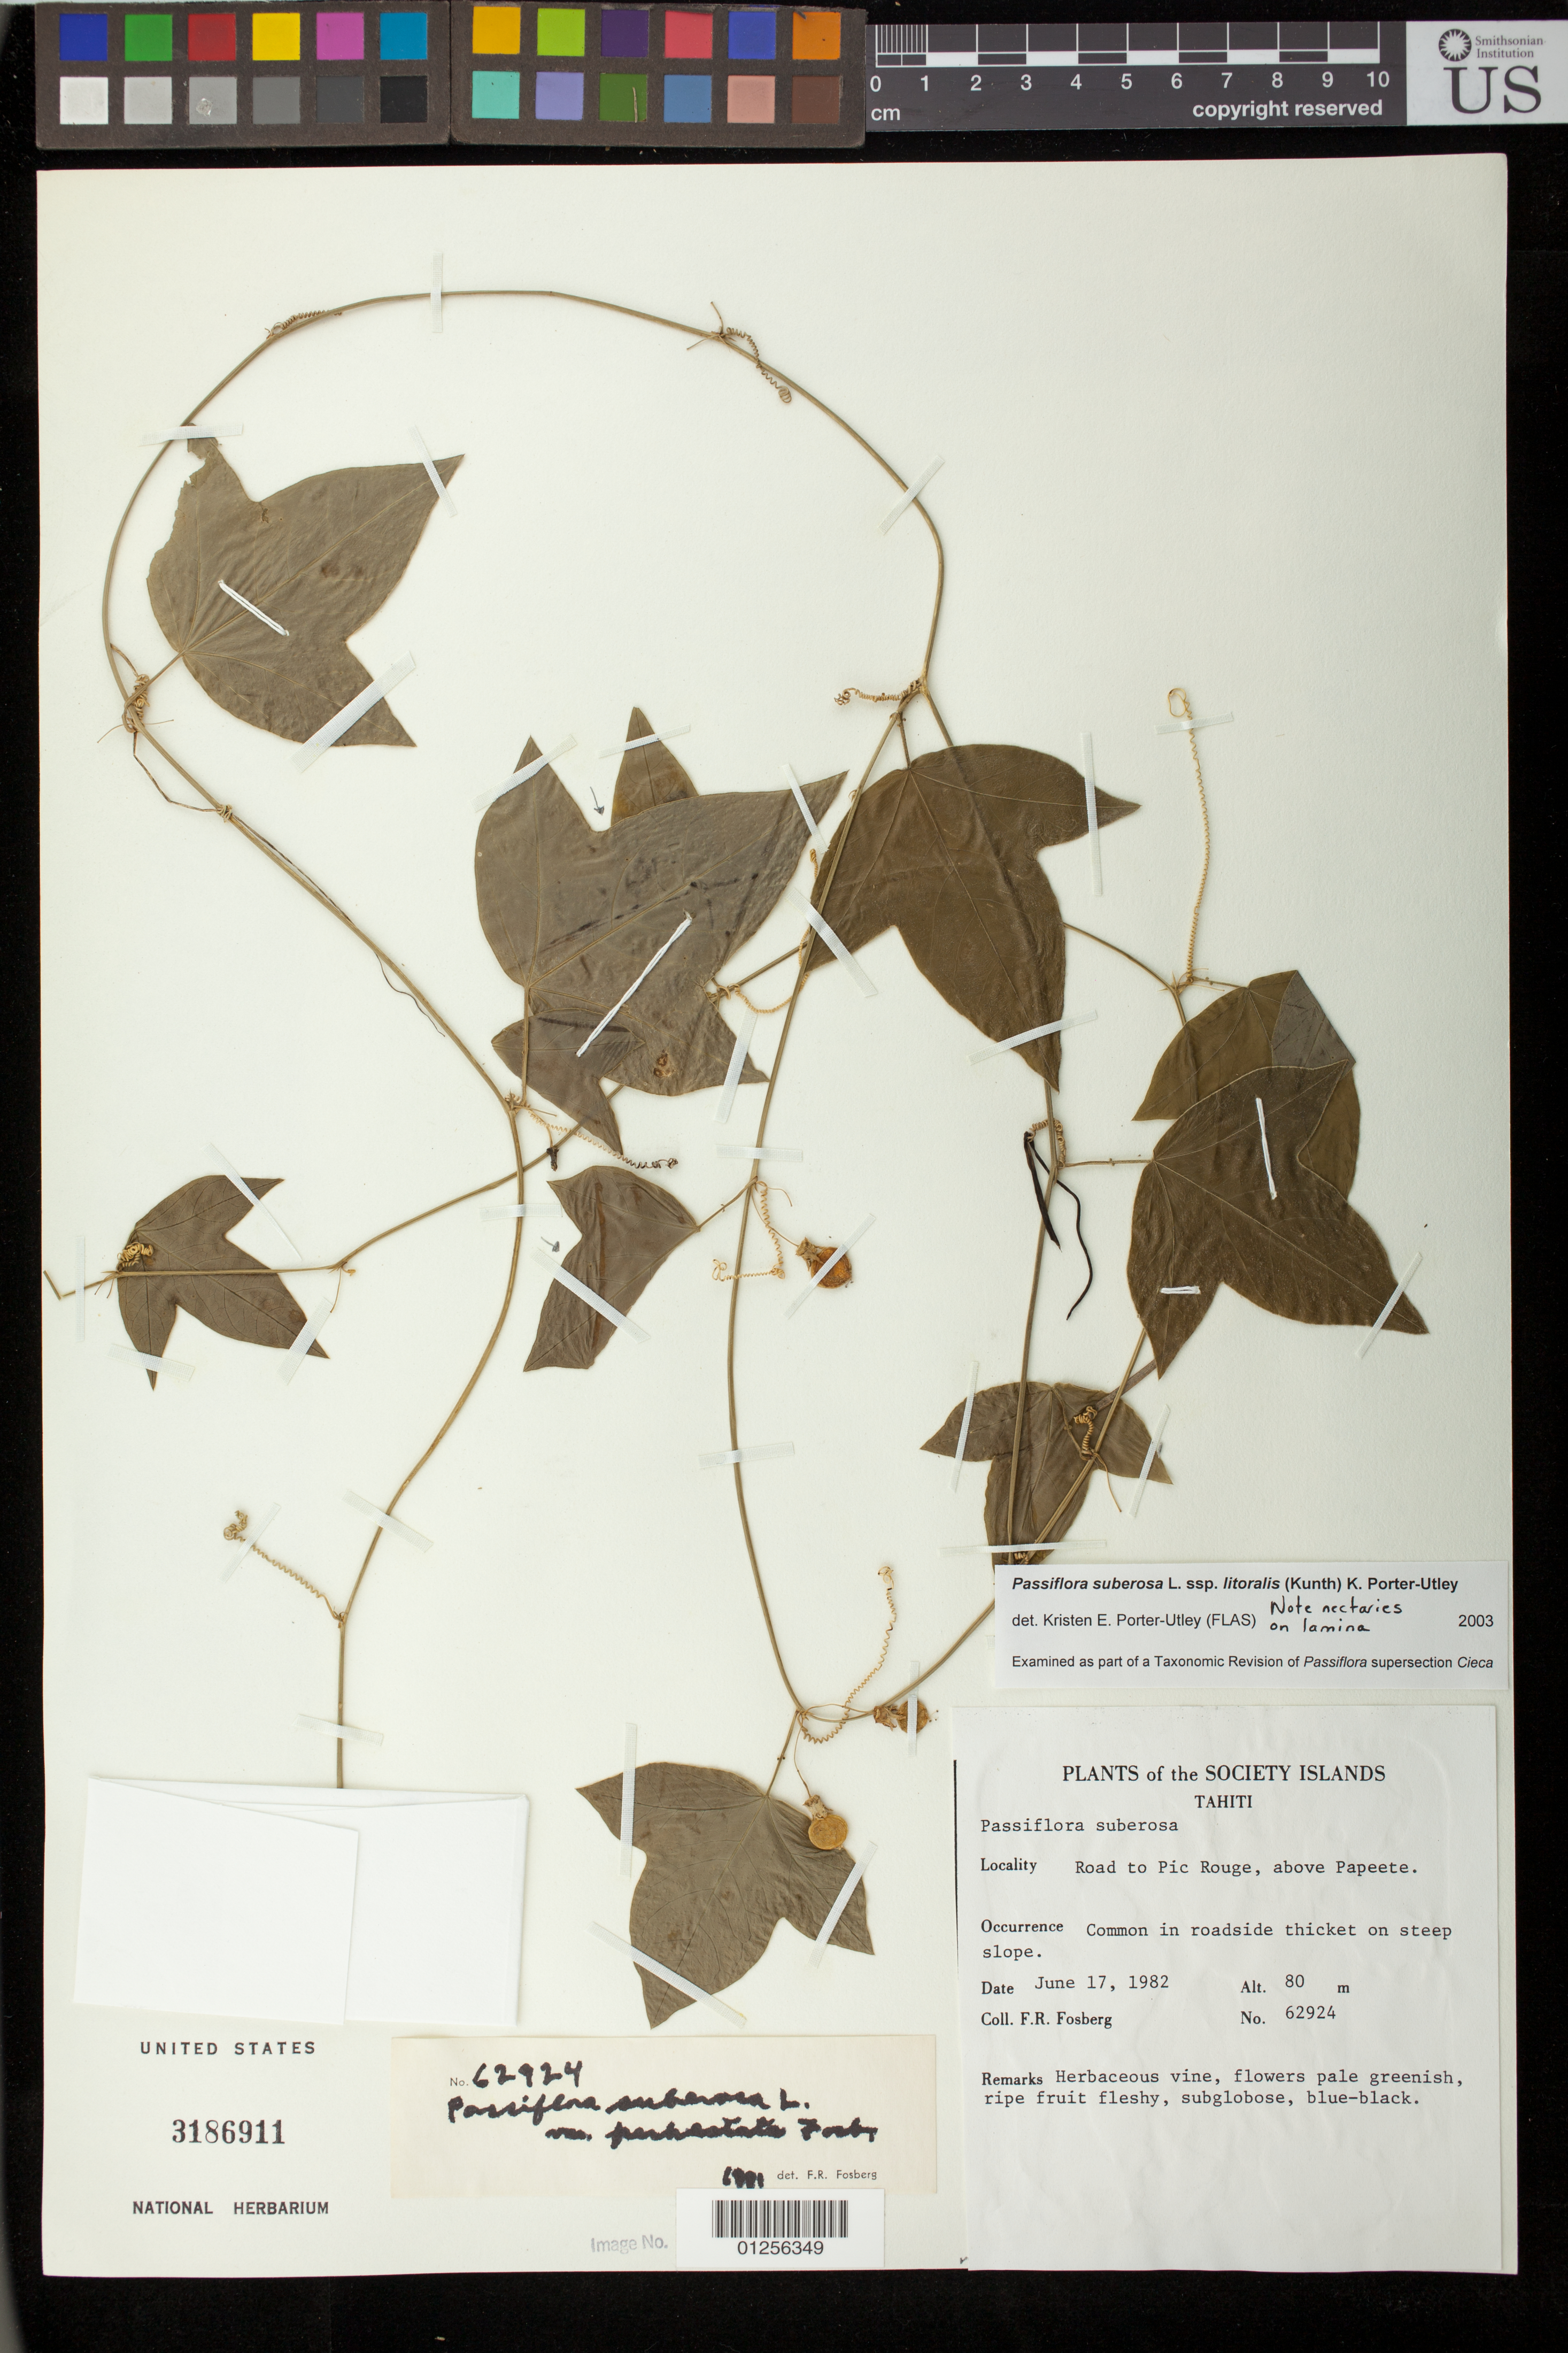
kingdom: Plantae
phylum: Tracheophyta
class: Magnoliopsida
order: Malpighiales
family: Passifloraceae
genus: Passiflora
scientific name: Passiflora suberosa subsp. litoralis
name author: (Kunth) Port.-Utl. et al.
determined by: Porter-Utley, Kristen E.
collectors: F. R. Fosberg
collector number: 62924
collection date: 1982-06-17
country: French Polynesia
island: Tahiti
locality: Road to Pic Rough, above Papeete.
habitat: Common in roadside thicket on steep slope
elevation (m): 80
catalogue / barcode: US 3186911